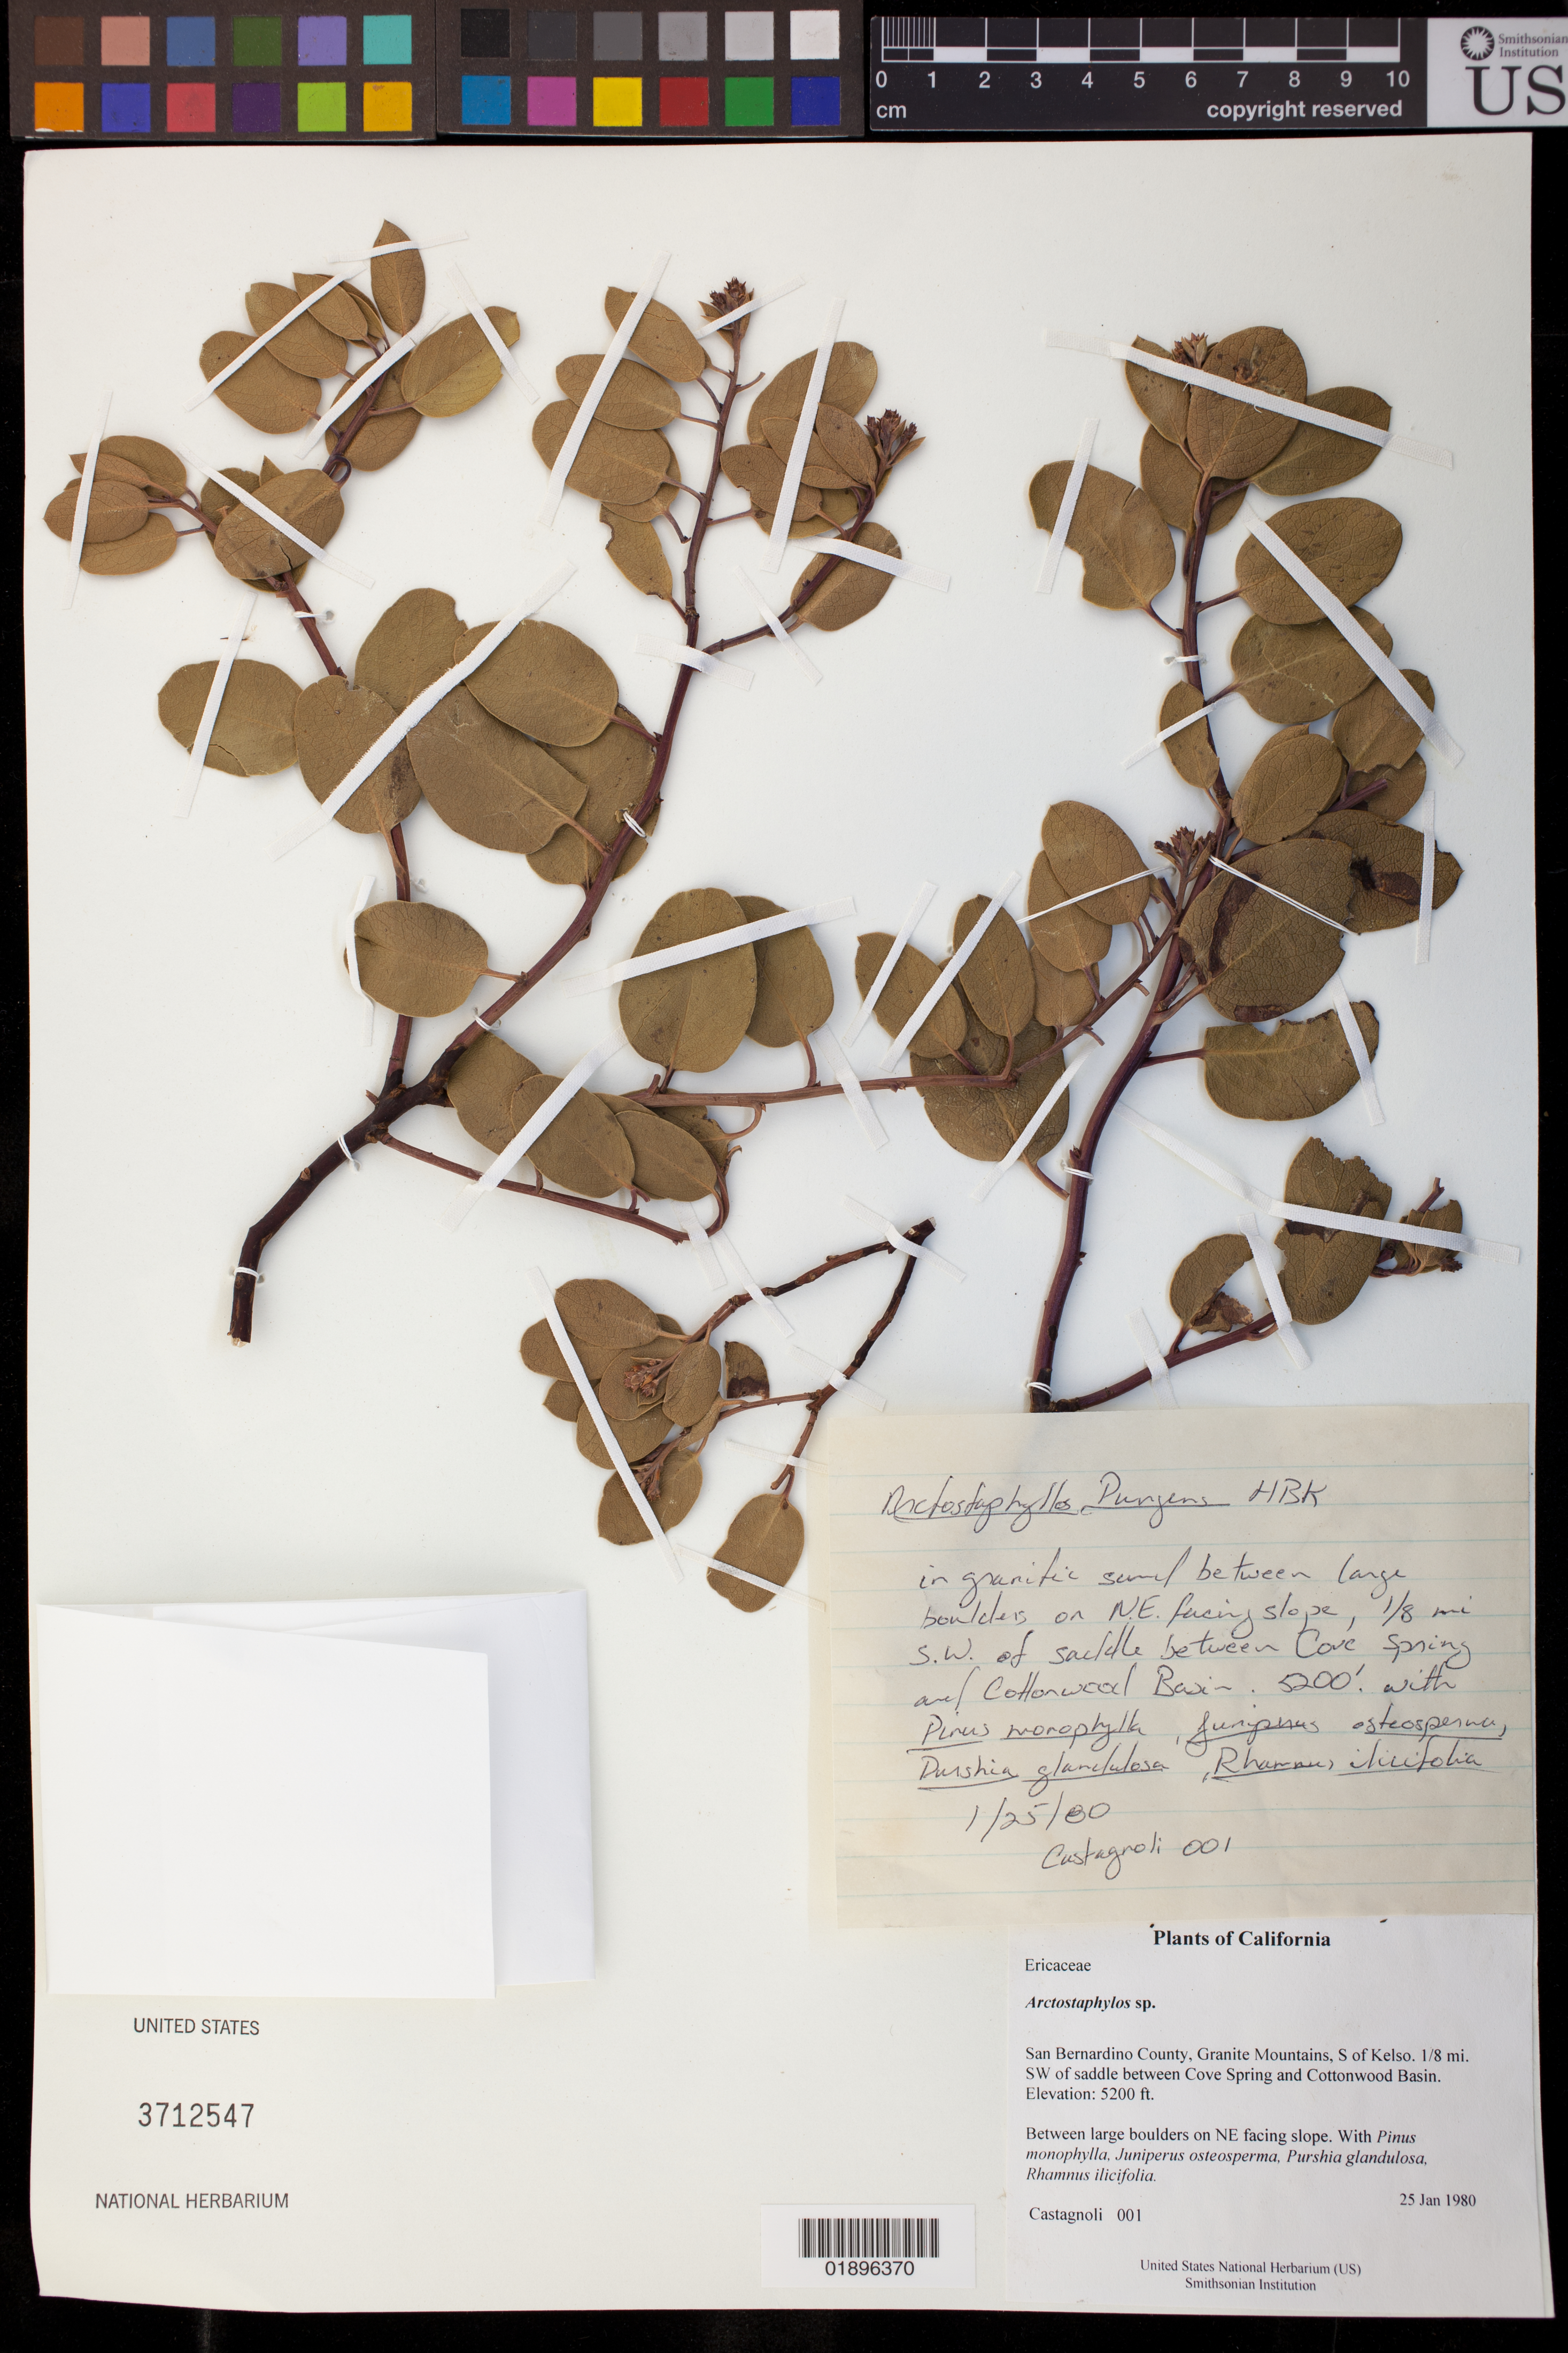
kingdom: Plantae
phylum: Tracheophyta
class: Magnoliopsida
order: Ericales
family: Ericaceae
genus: Arctostaphylos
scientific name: Arctostaphylos pungens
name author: Kunth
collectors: -. Castagnoli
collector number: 001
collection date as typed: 1/25/80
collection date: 1980-01-25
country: United States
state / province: California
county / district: San Bernardino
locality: Granite Mountains, S. of Kelso, 1/8 mi. SW of saddle between Cove Spring and Cottonwood Basin.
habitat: Between large boulders on NE facing slope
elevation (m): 1585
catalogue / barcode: US 3712547